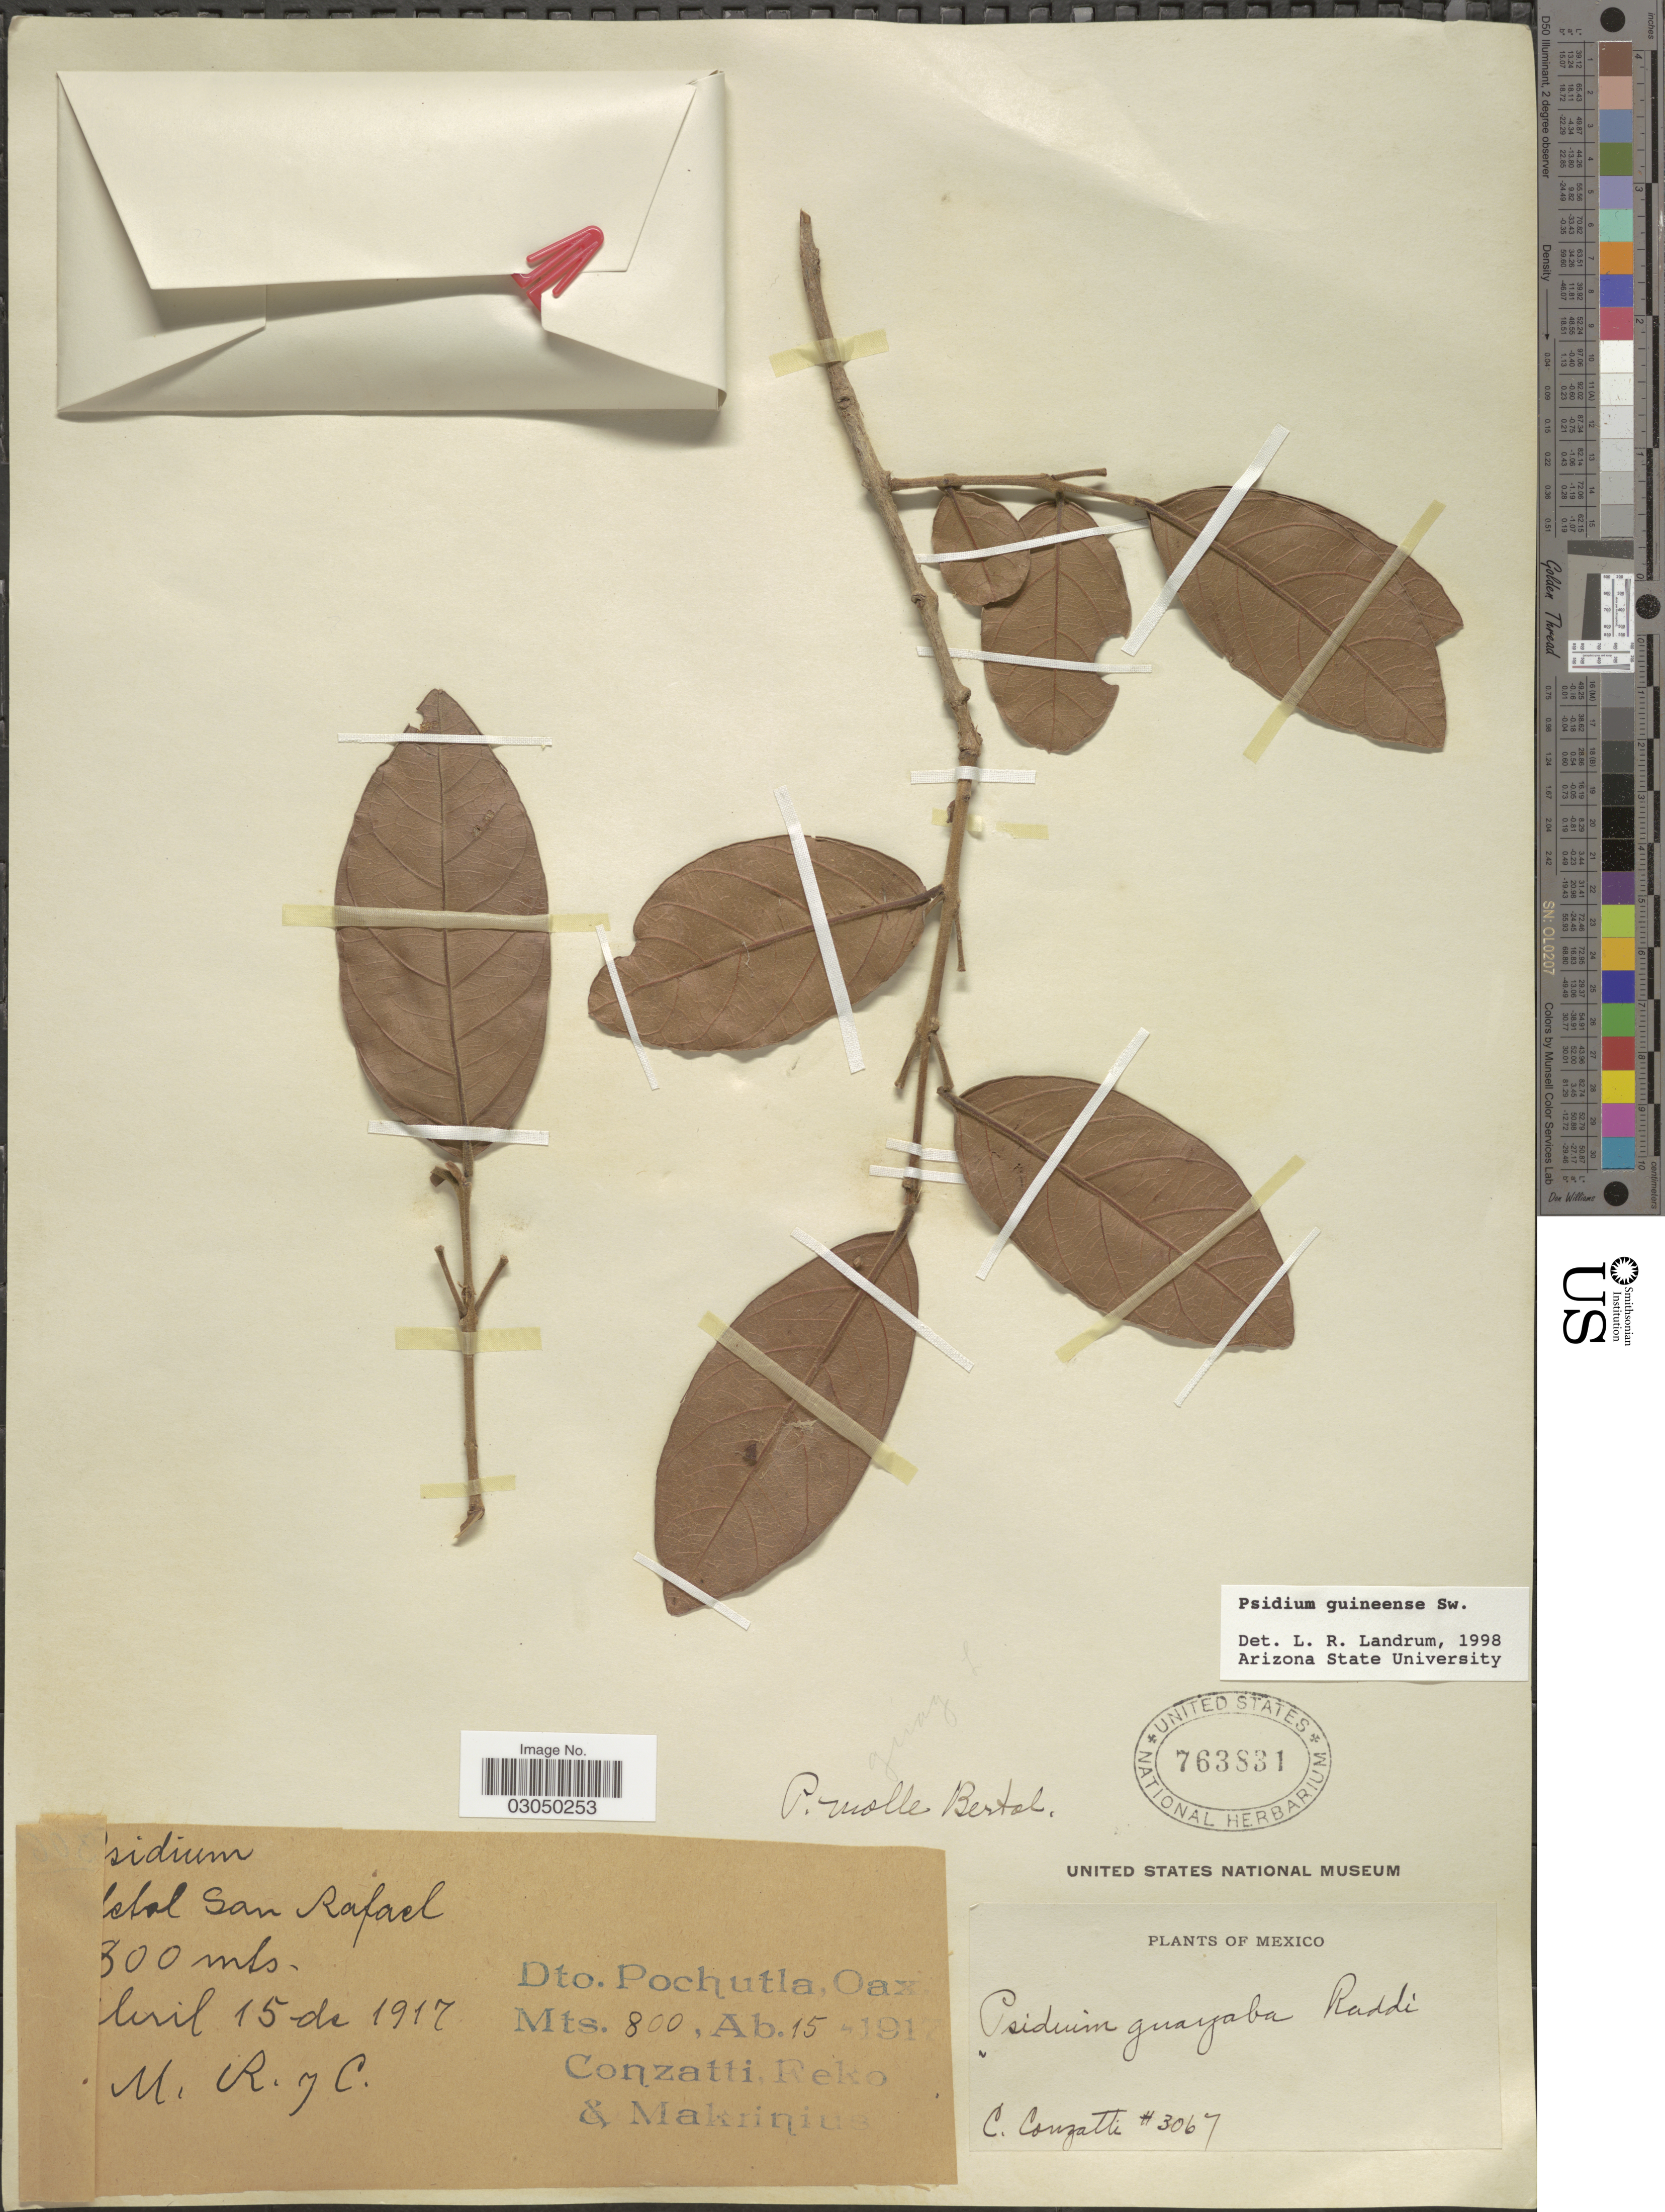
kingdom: Plantae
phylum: Tracheophyta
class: Magnoliopsida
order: Myrtales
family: Myrtaceae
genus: Psidium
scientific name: Psidium guineense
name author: Sw.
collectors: C. Conzatti, -. Reko & -. Makrinius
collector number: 3067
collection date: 1917-04-15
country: Mexico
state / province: Oaxaca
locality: [illegible text]ctal San Rafael. Dto. Pochutla, Oax.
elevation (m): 800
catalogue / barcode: US 763831